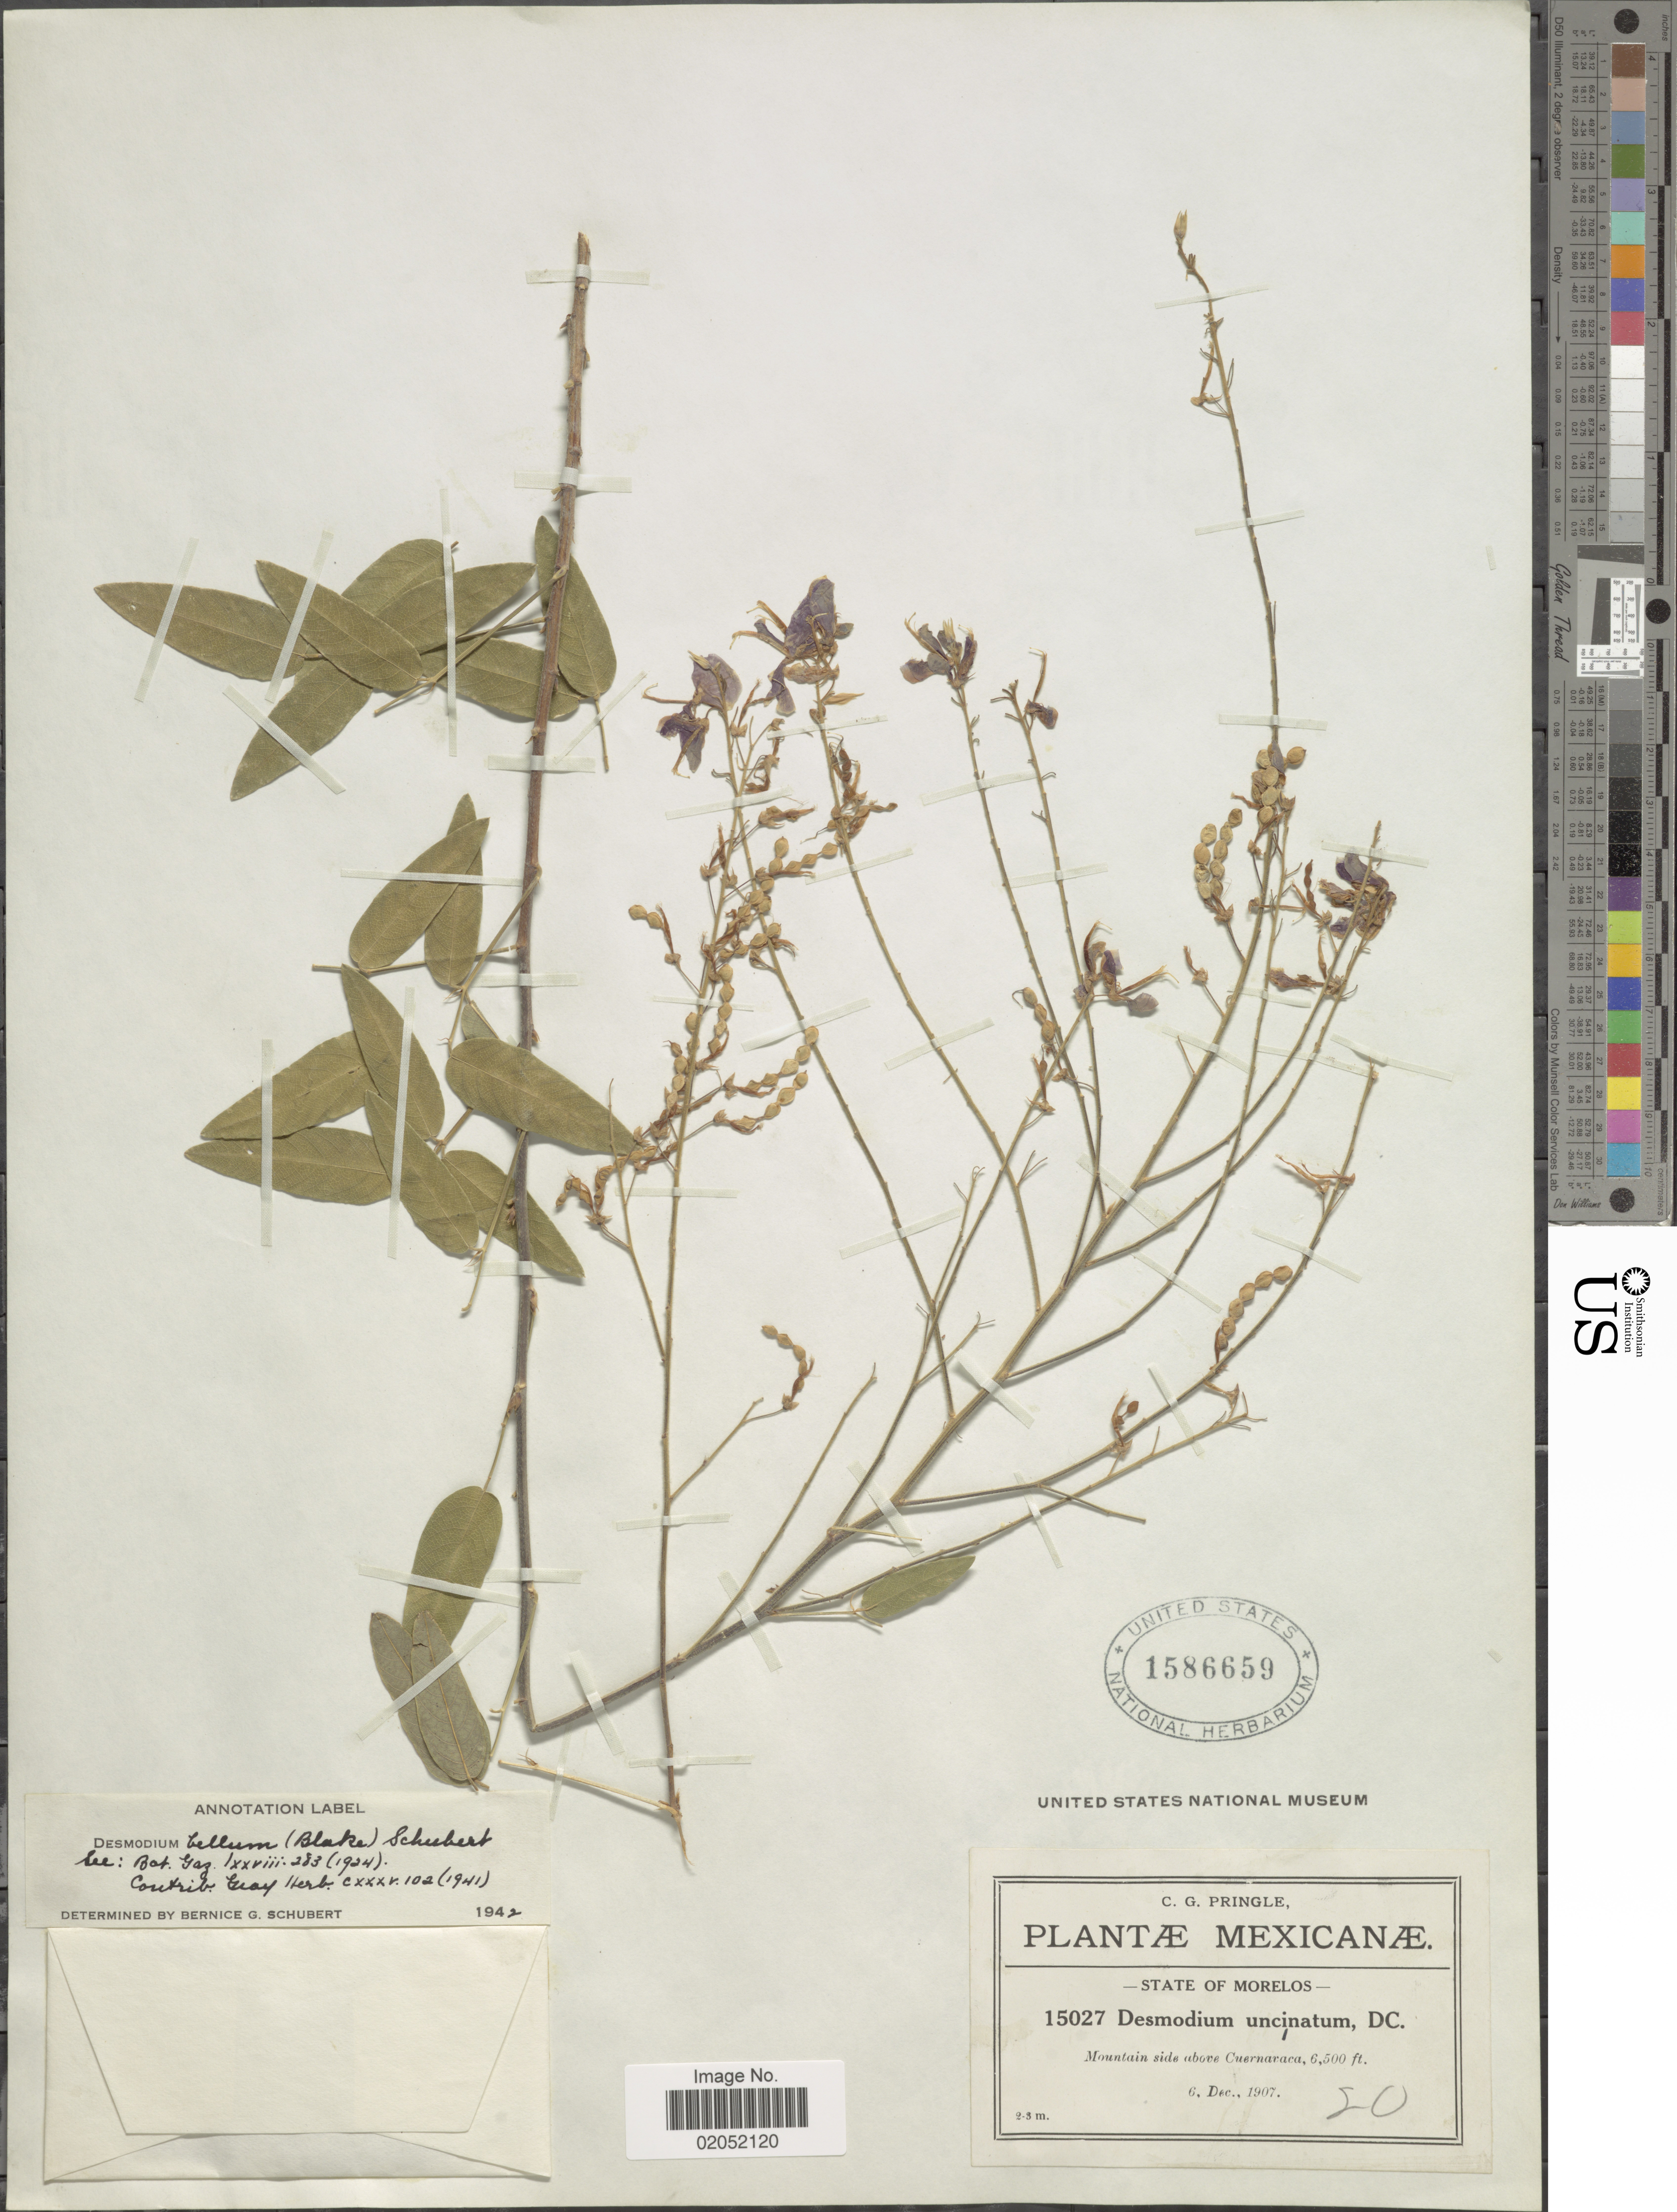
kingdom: Plantae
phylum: Tracheophyta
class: Magnoliopsida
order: Fabales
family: Fabaceae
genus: Desmodium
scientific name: Desmodium bellum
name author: (S.F. Blake) B.G. Schub.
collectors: C. G. Pringle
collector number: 15027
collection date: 1907-12-06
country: Mexico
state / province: Morelos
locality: Mountain side above Cuernaraca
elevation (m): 1981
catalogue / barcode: US 1586659